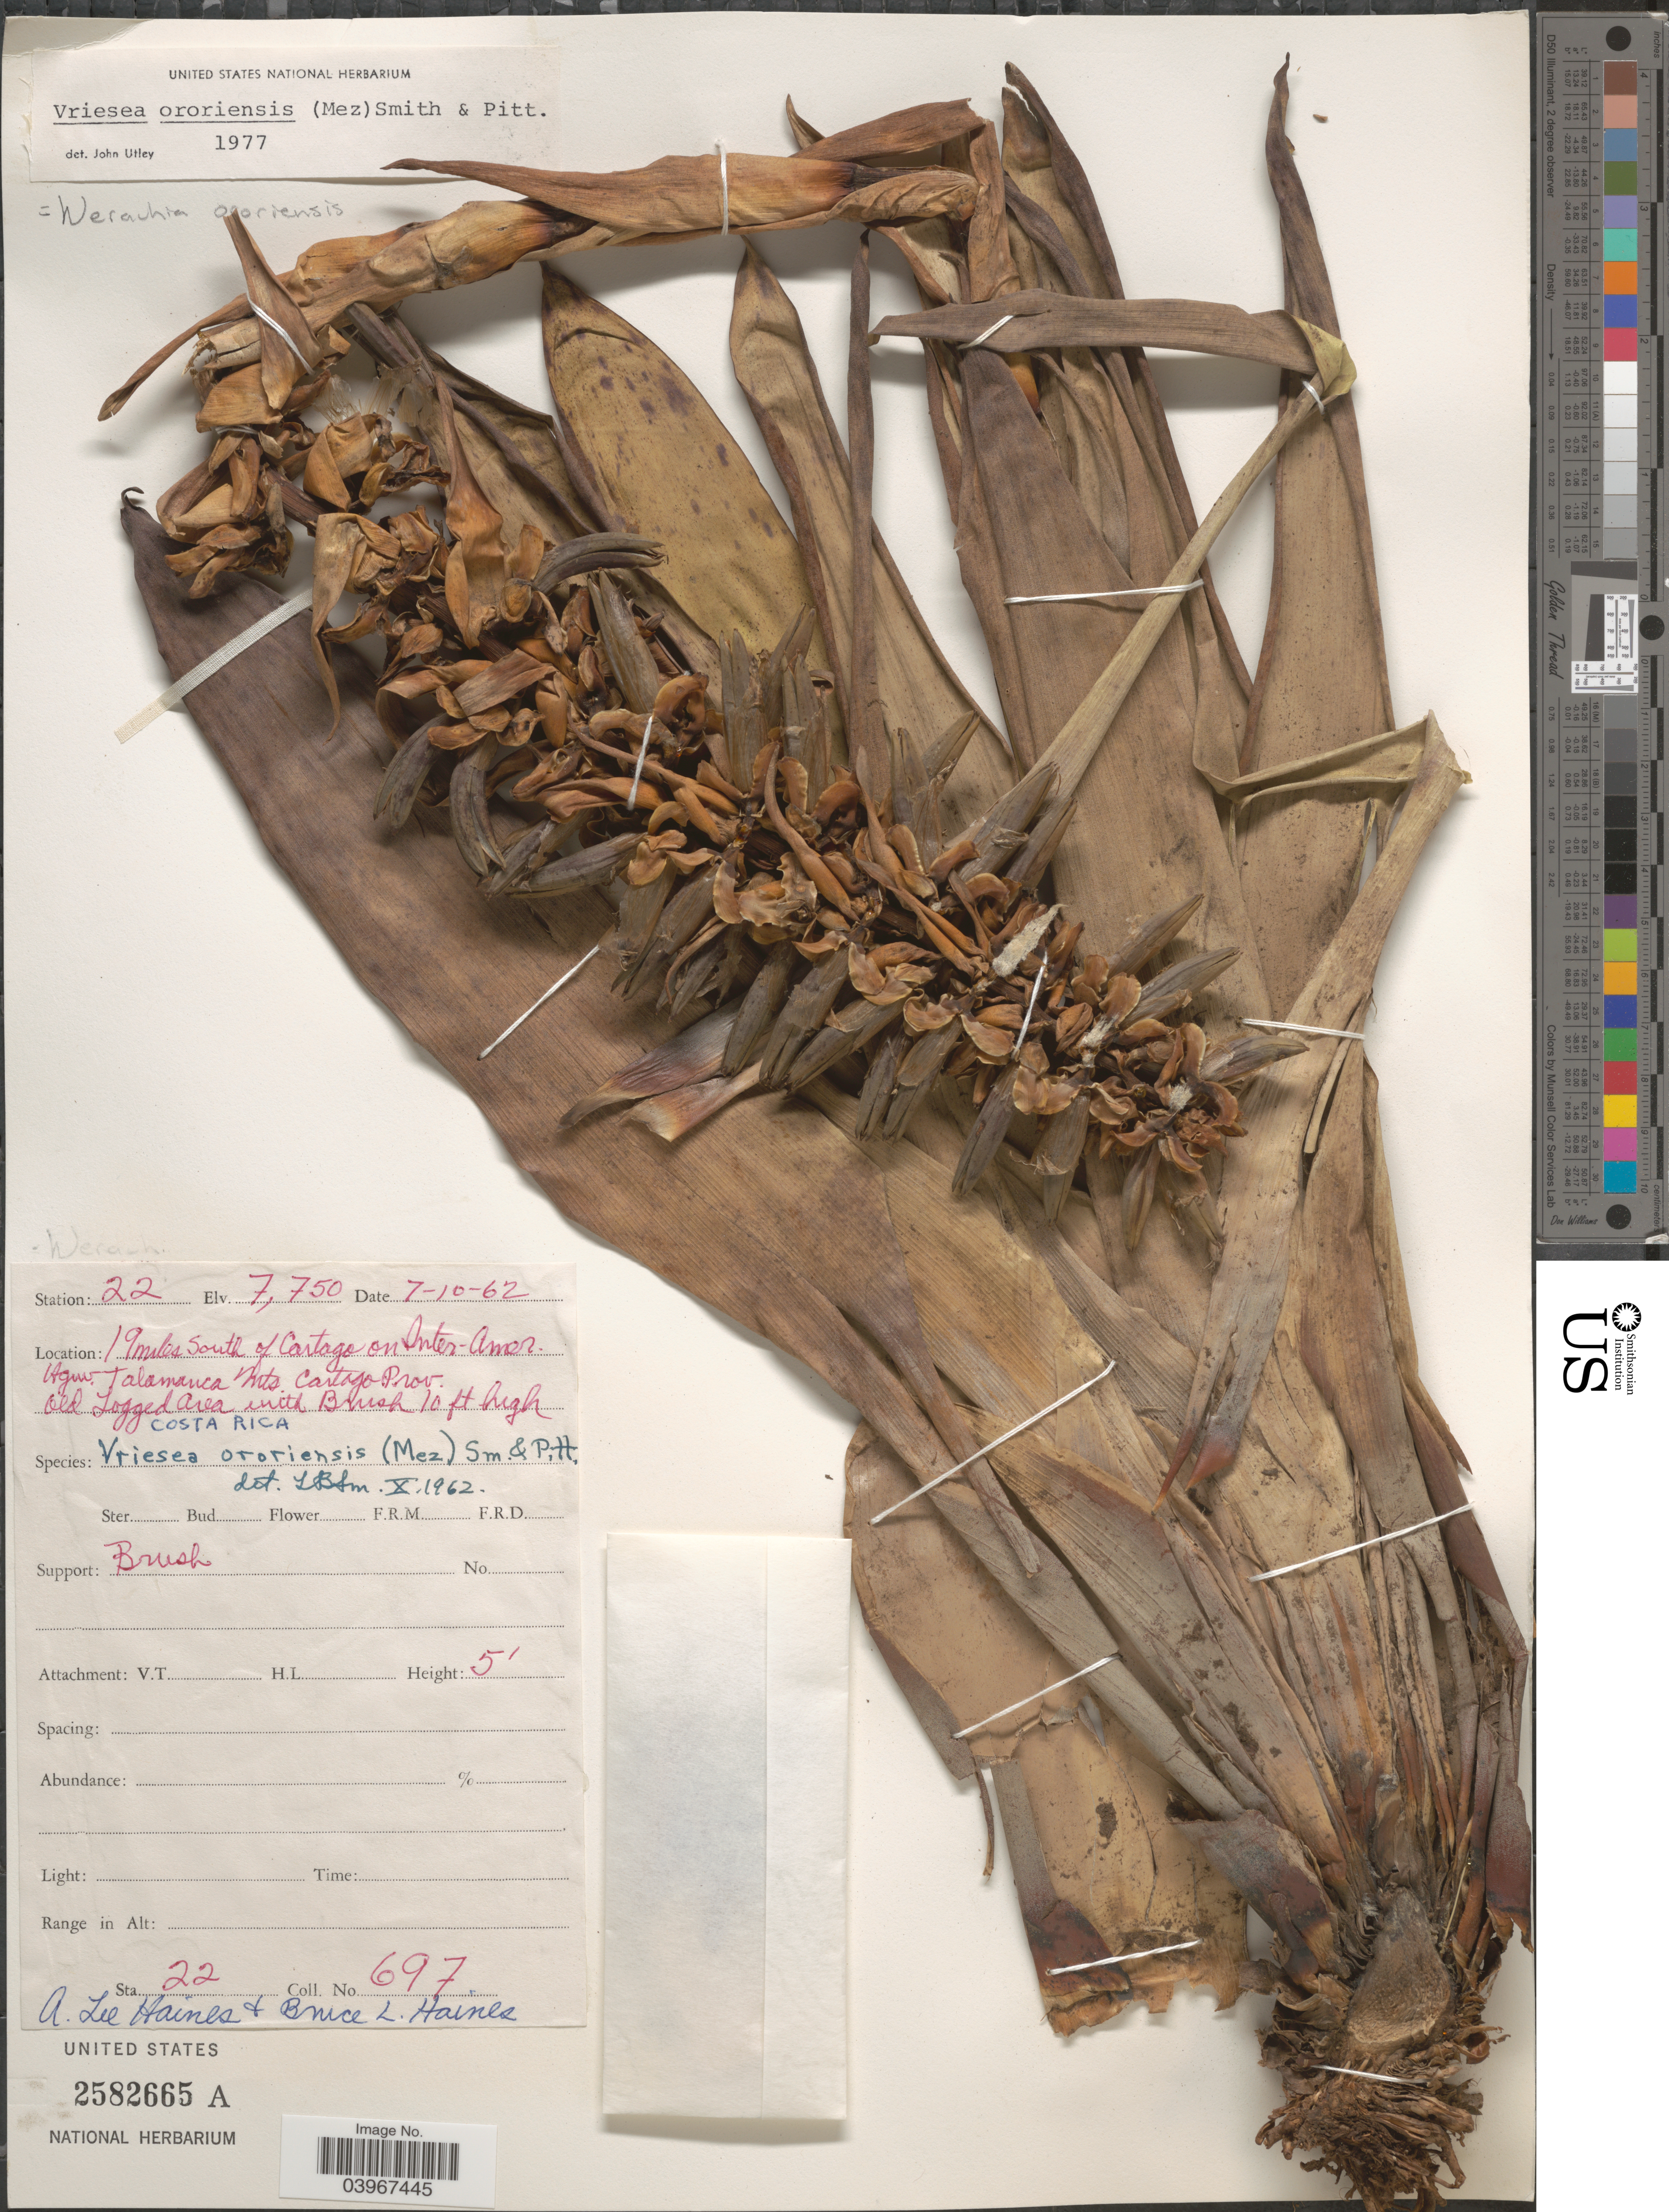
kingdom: Plantae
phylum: Tracheophyta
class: Liliopsida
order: Poales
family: Bromeliaceae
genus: Werauhia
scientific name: Werauhia ororiensis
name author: (Mez) J.R. Grant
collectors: A. L. Haines & B. L. Haines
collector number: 697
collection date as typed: Transcribed d/m/y: 7/10/62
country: Costa Rica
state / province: Cartago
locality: Station 22. 19 miles South of Cartago on Inter-Amer Hgw. Talamanca Mts. Old Logged Area.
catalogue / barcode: US 2582665A